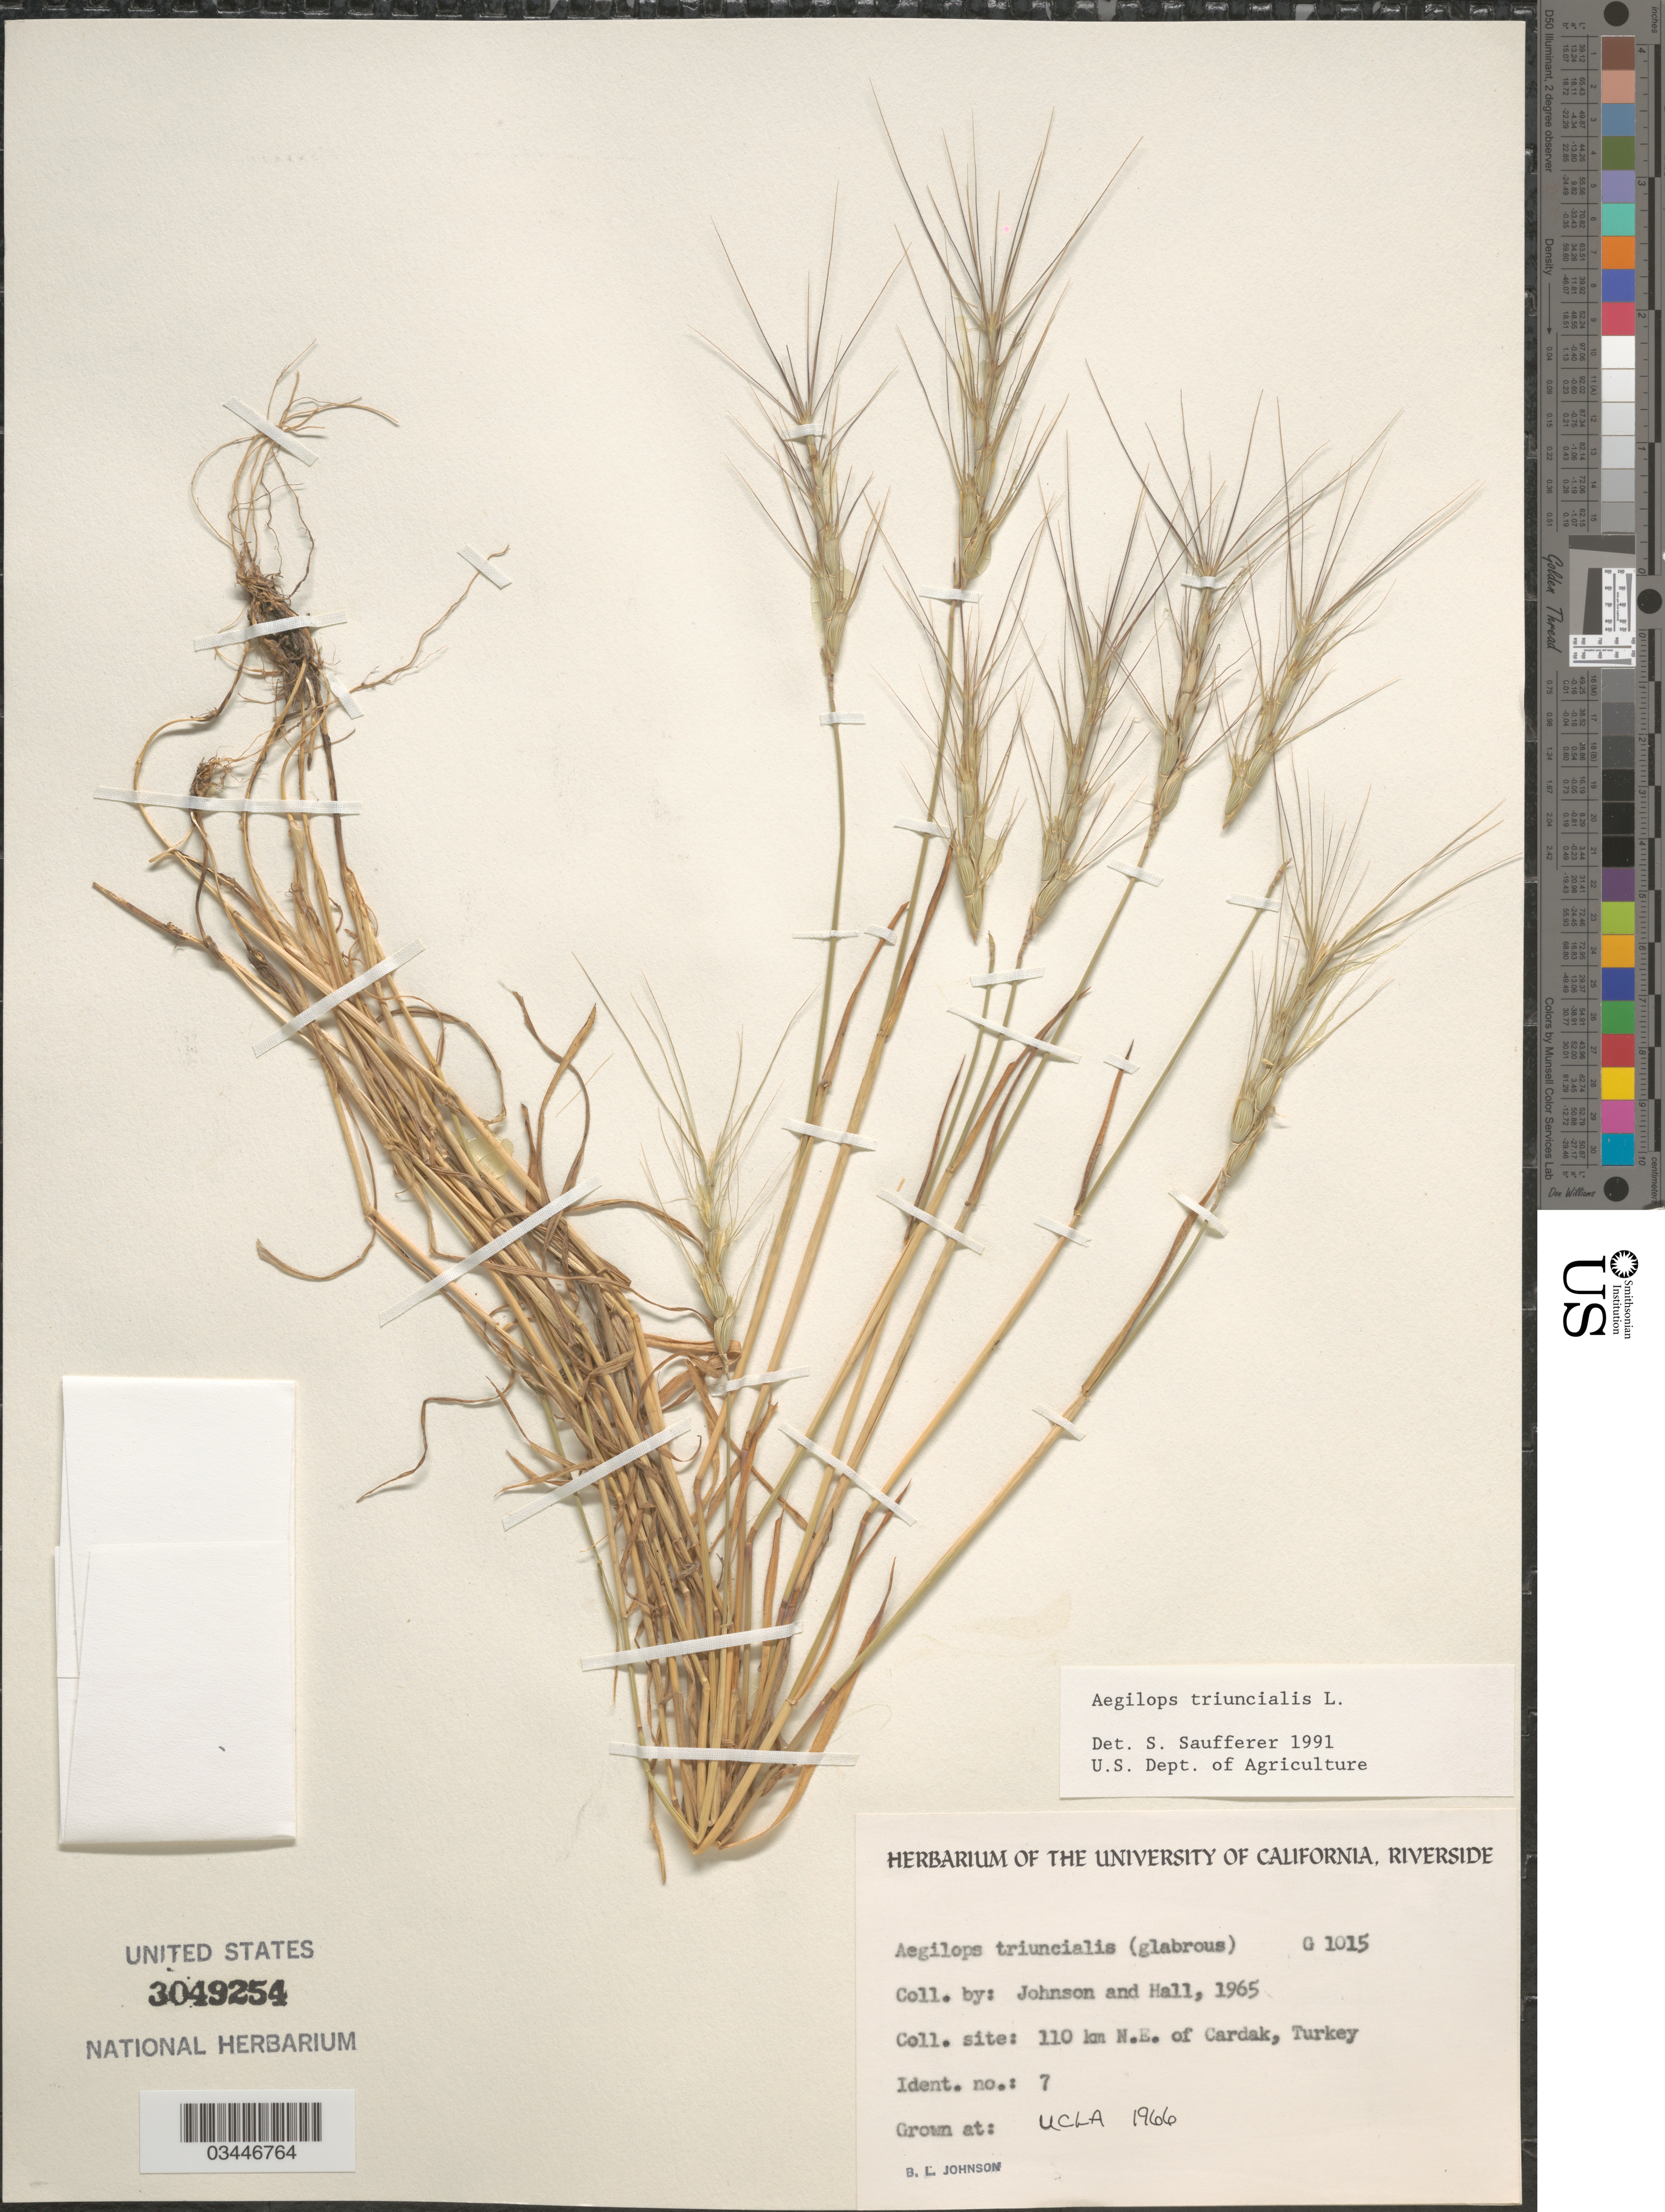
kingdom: Plantae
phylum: Tracheophyta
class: Liliopsida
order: Poales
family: Poaceae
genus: Aegilops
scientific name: Aegilops triuncialis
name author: L.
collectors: B. Johnson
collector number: G1015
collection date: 1966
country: United States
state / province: California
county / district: Los Angeles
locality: UCLA.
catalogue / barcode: US 3049254